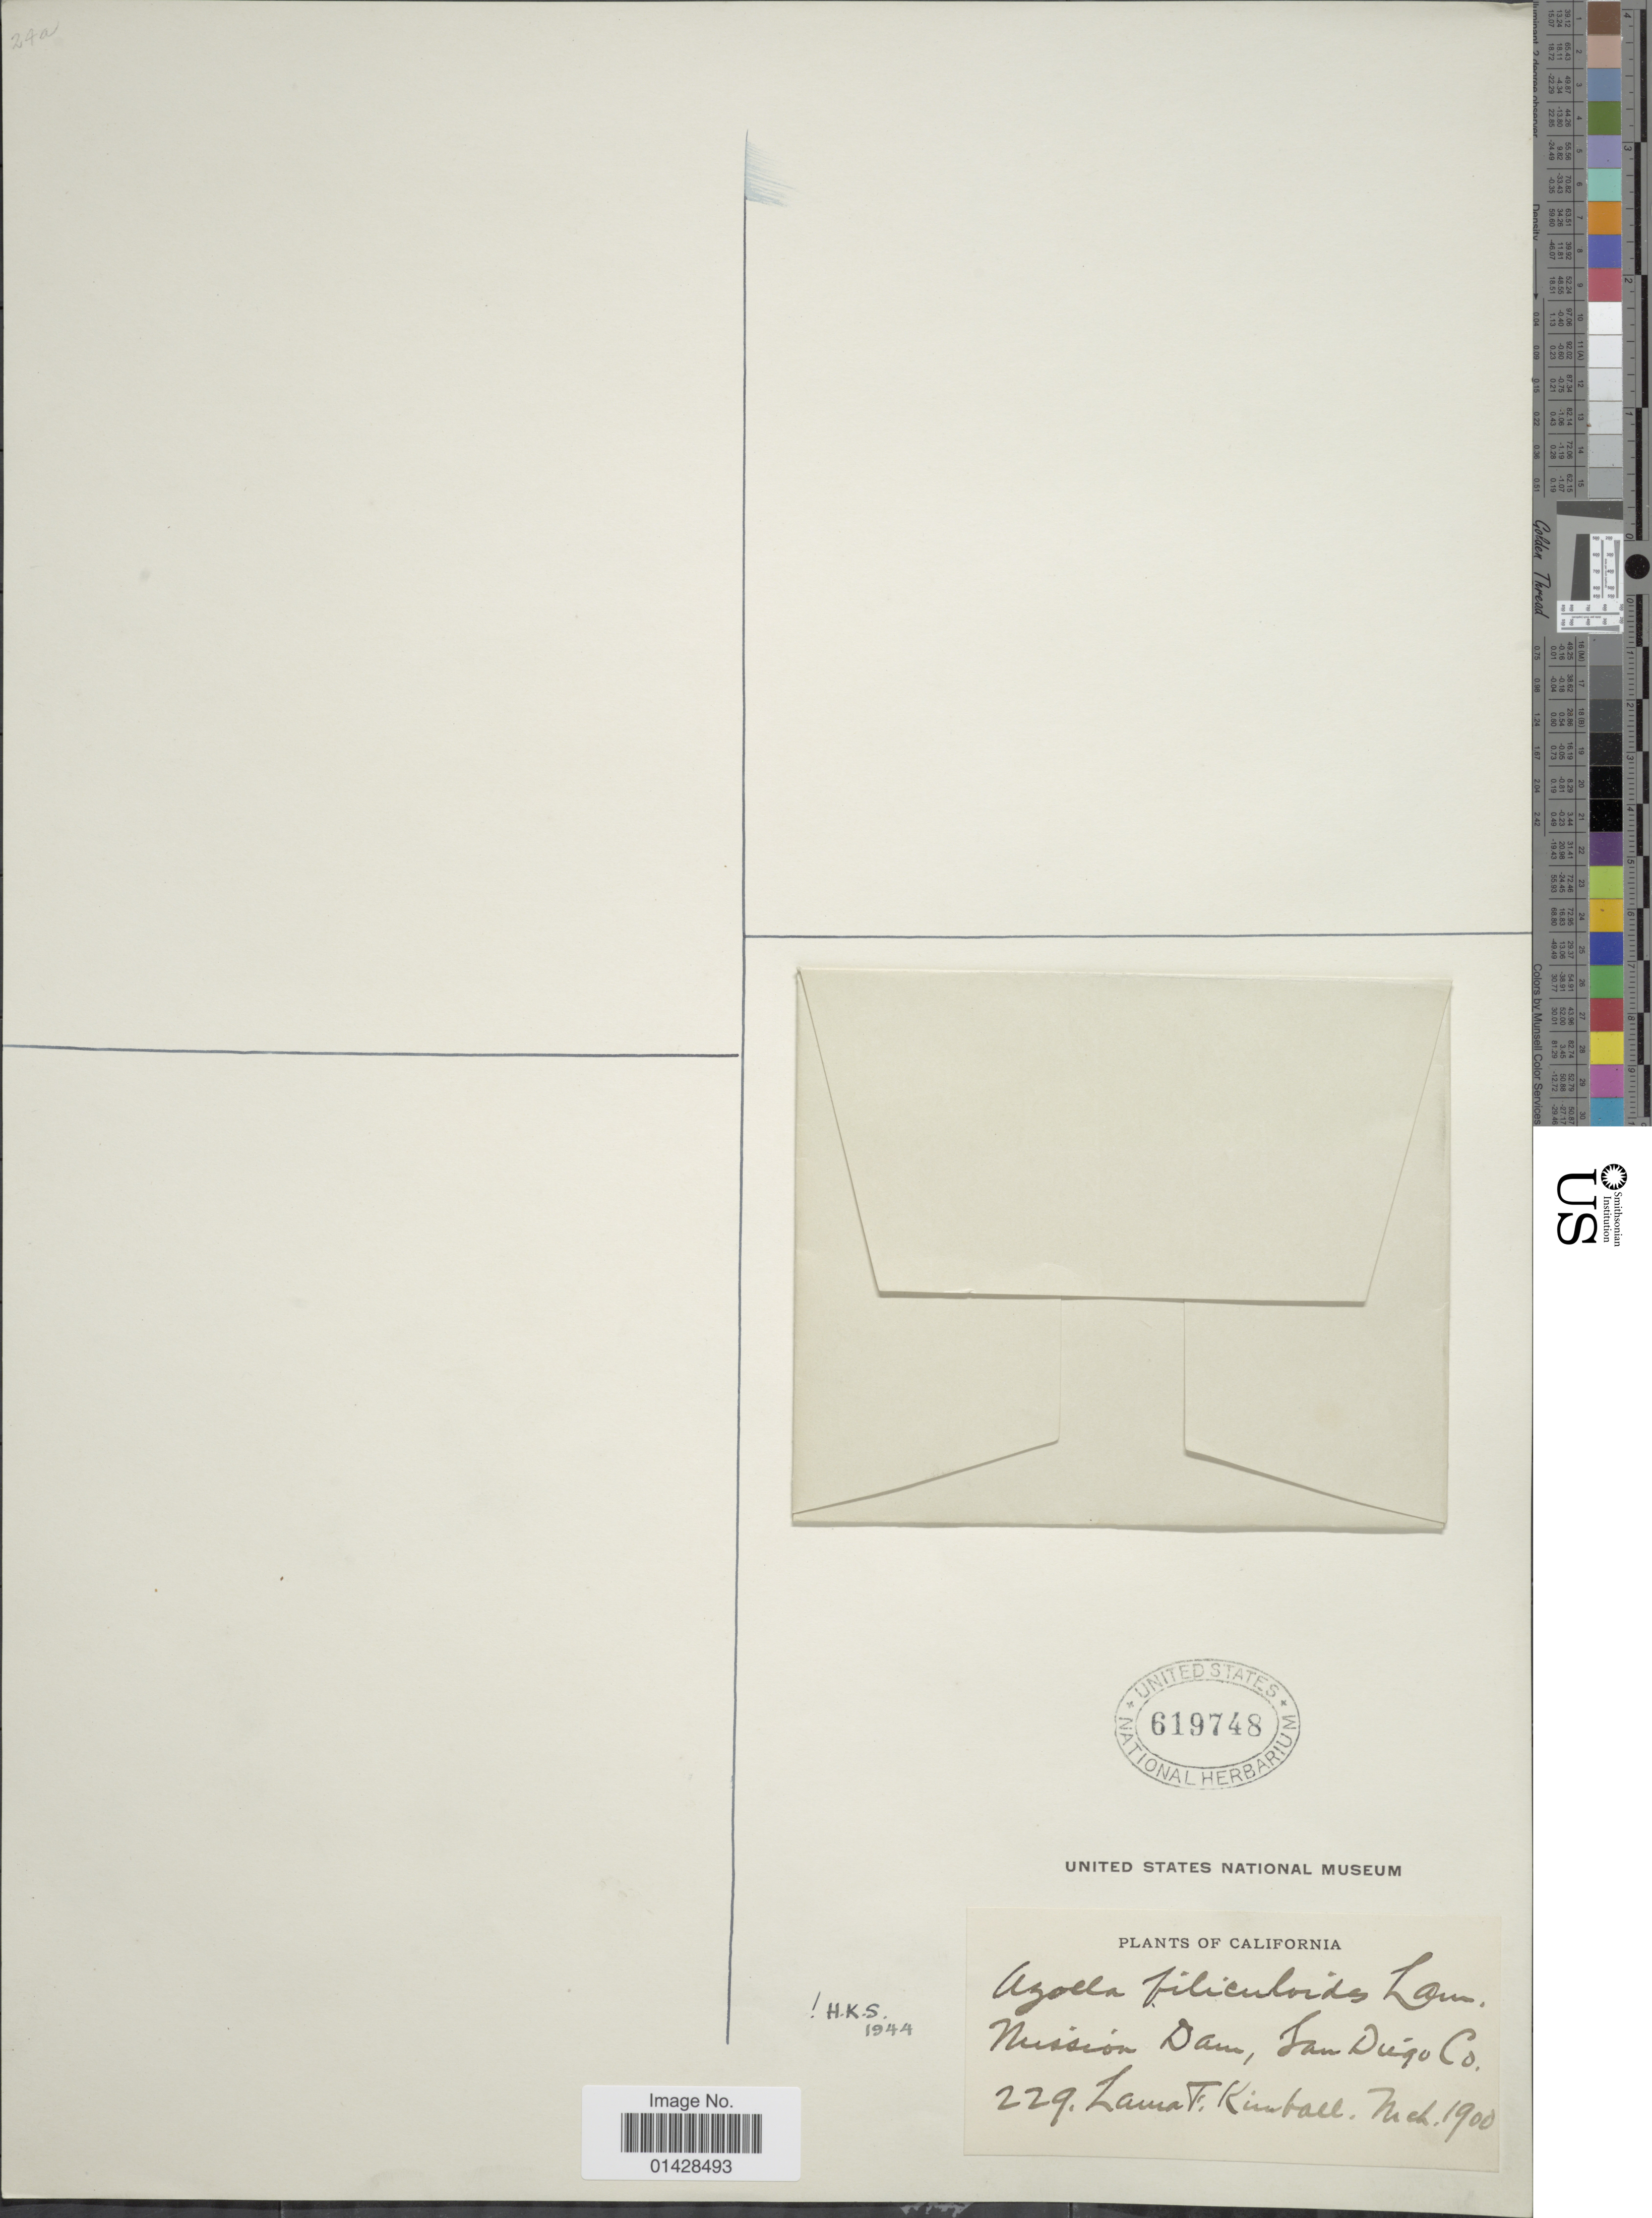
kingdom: Plantae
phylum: Tracheophyta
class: Polypodiopsida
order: Salviniales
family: Salviniaceae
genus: Azolla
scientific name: Azolla filiculoides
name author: Lam.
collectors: L. Kimball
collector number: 229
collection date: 1900-03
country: United States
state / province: California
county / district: San Diego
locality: Mission Dam, San Diego Co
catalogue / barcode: US 619748